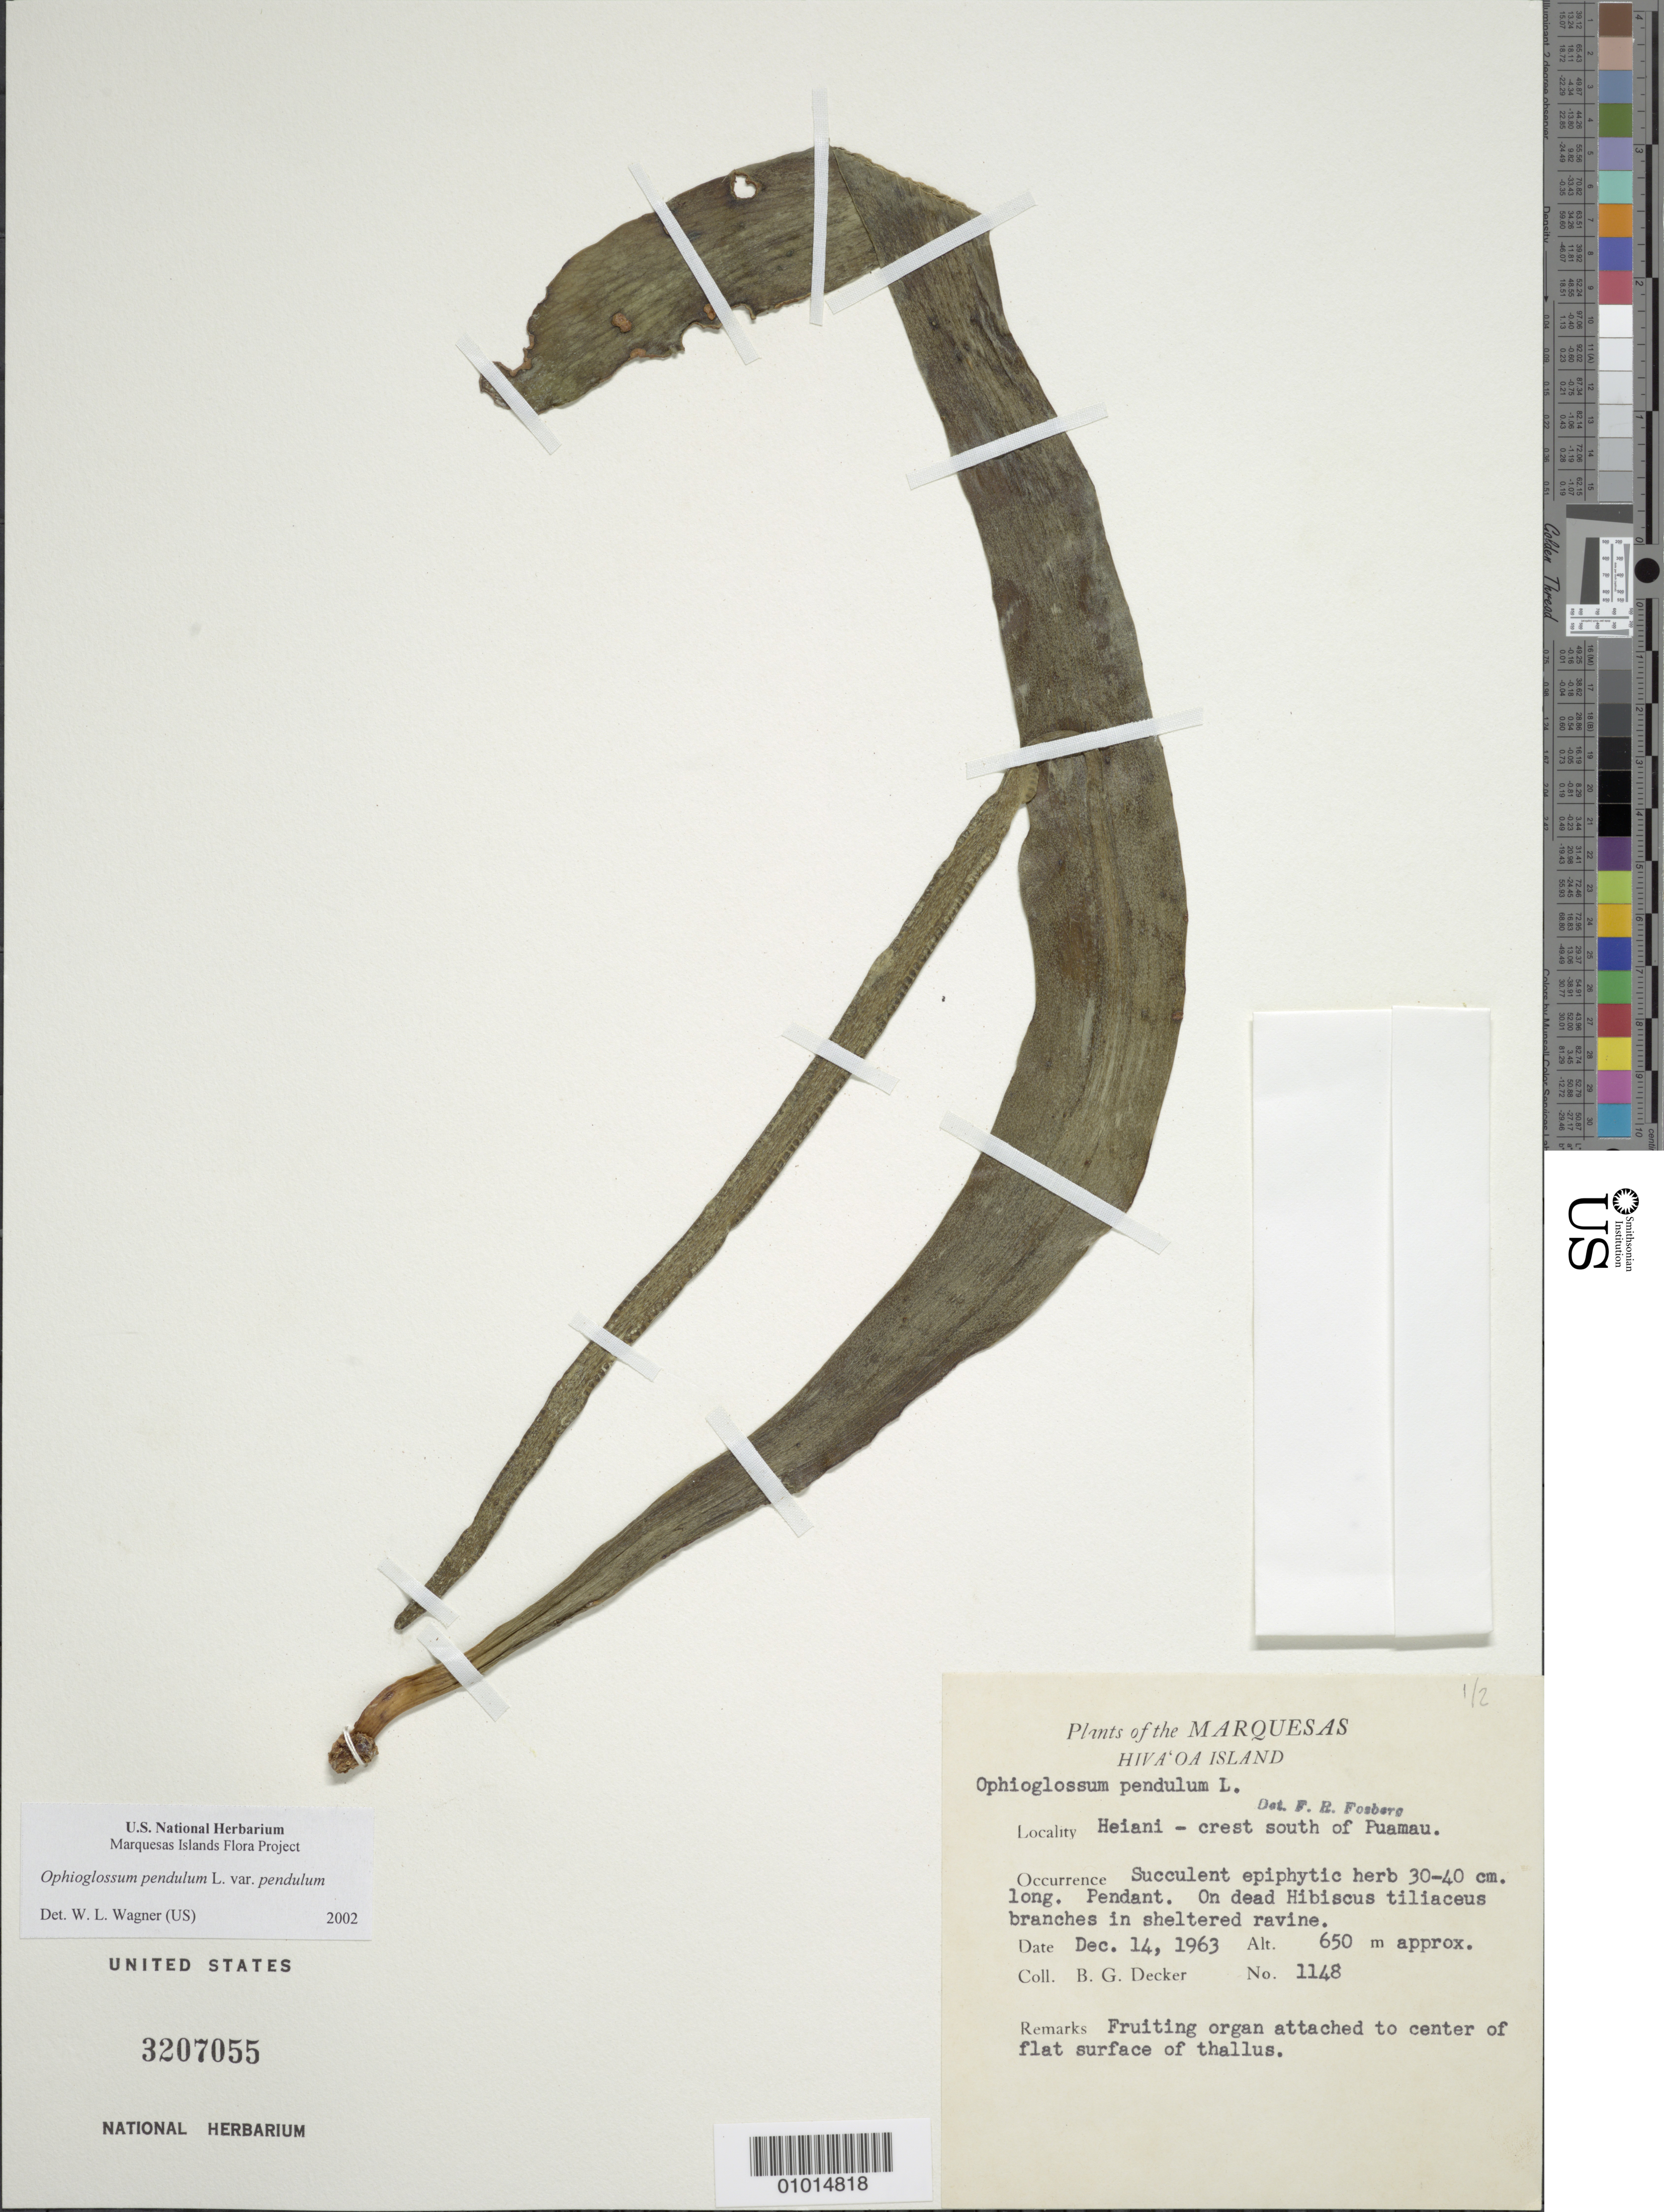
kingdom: Plantae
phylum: Tracheophyta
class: Polypodiopsida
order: Ophioglossales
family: Ophioglossaceae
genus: Ophioderma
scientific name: Ophioderma pendulum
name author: (L.) C. Presl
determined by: Wagner, W. L., (BOT), Smithsonian Institution - National Museum of Natural History (UNITED STATES)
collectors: B. G. Decker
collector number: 1148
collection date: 1963-12-14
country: French Polynesia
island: Hiva Oa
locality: Heiani, crest S of Puamau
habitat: Epiphyte on dead Hibiscus tiliaceus branches in sheltered ravine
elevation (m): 650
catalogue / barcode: US 3207055